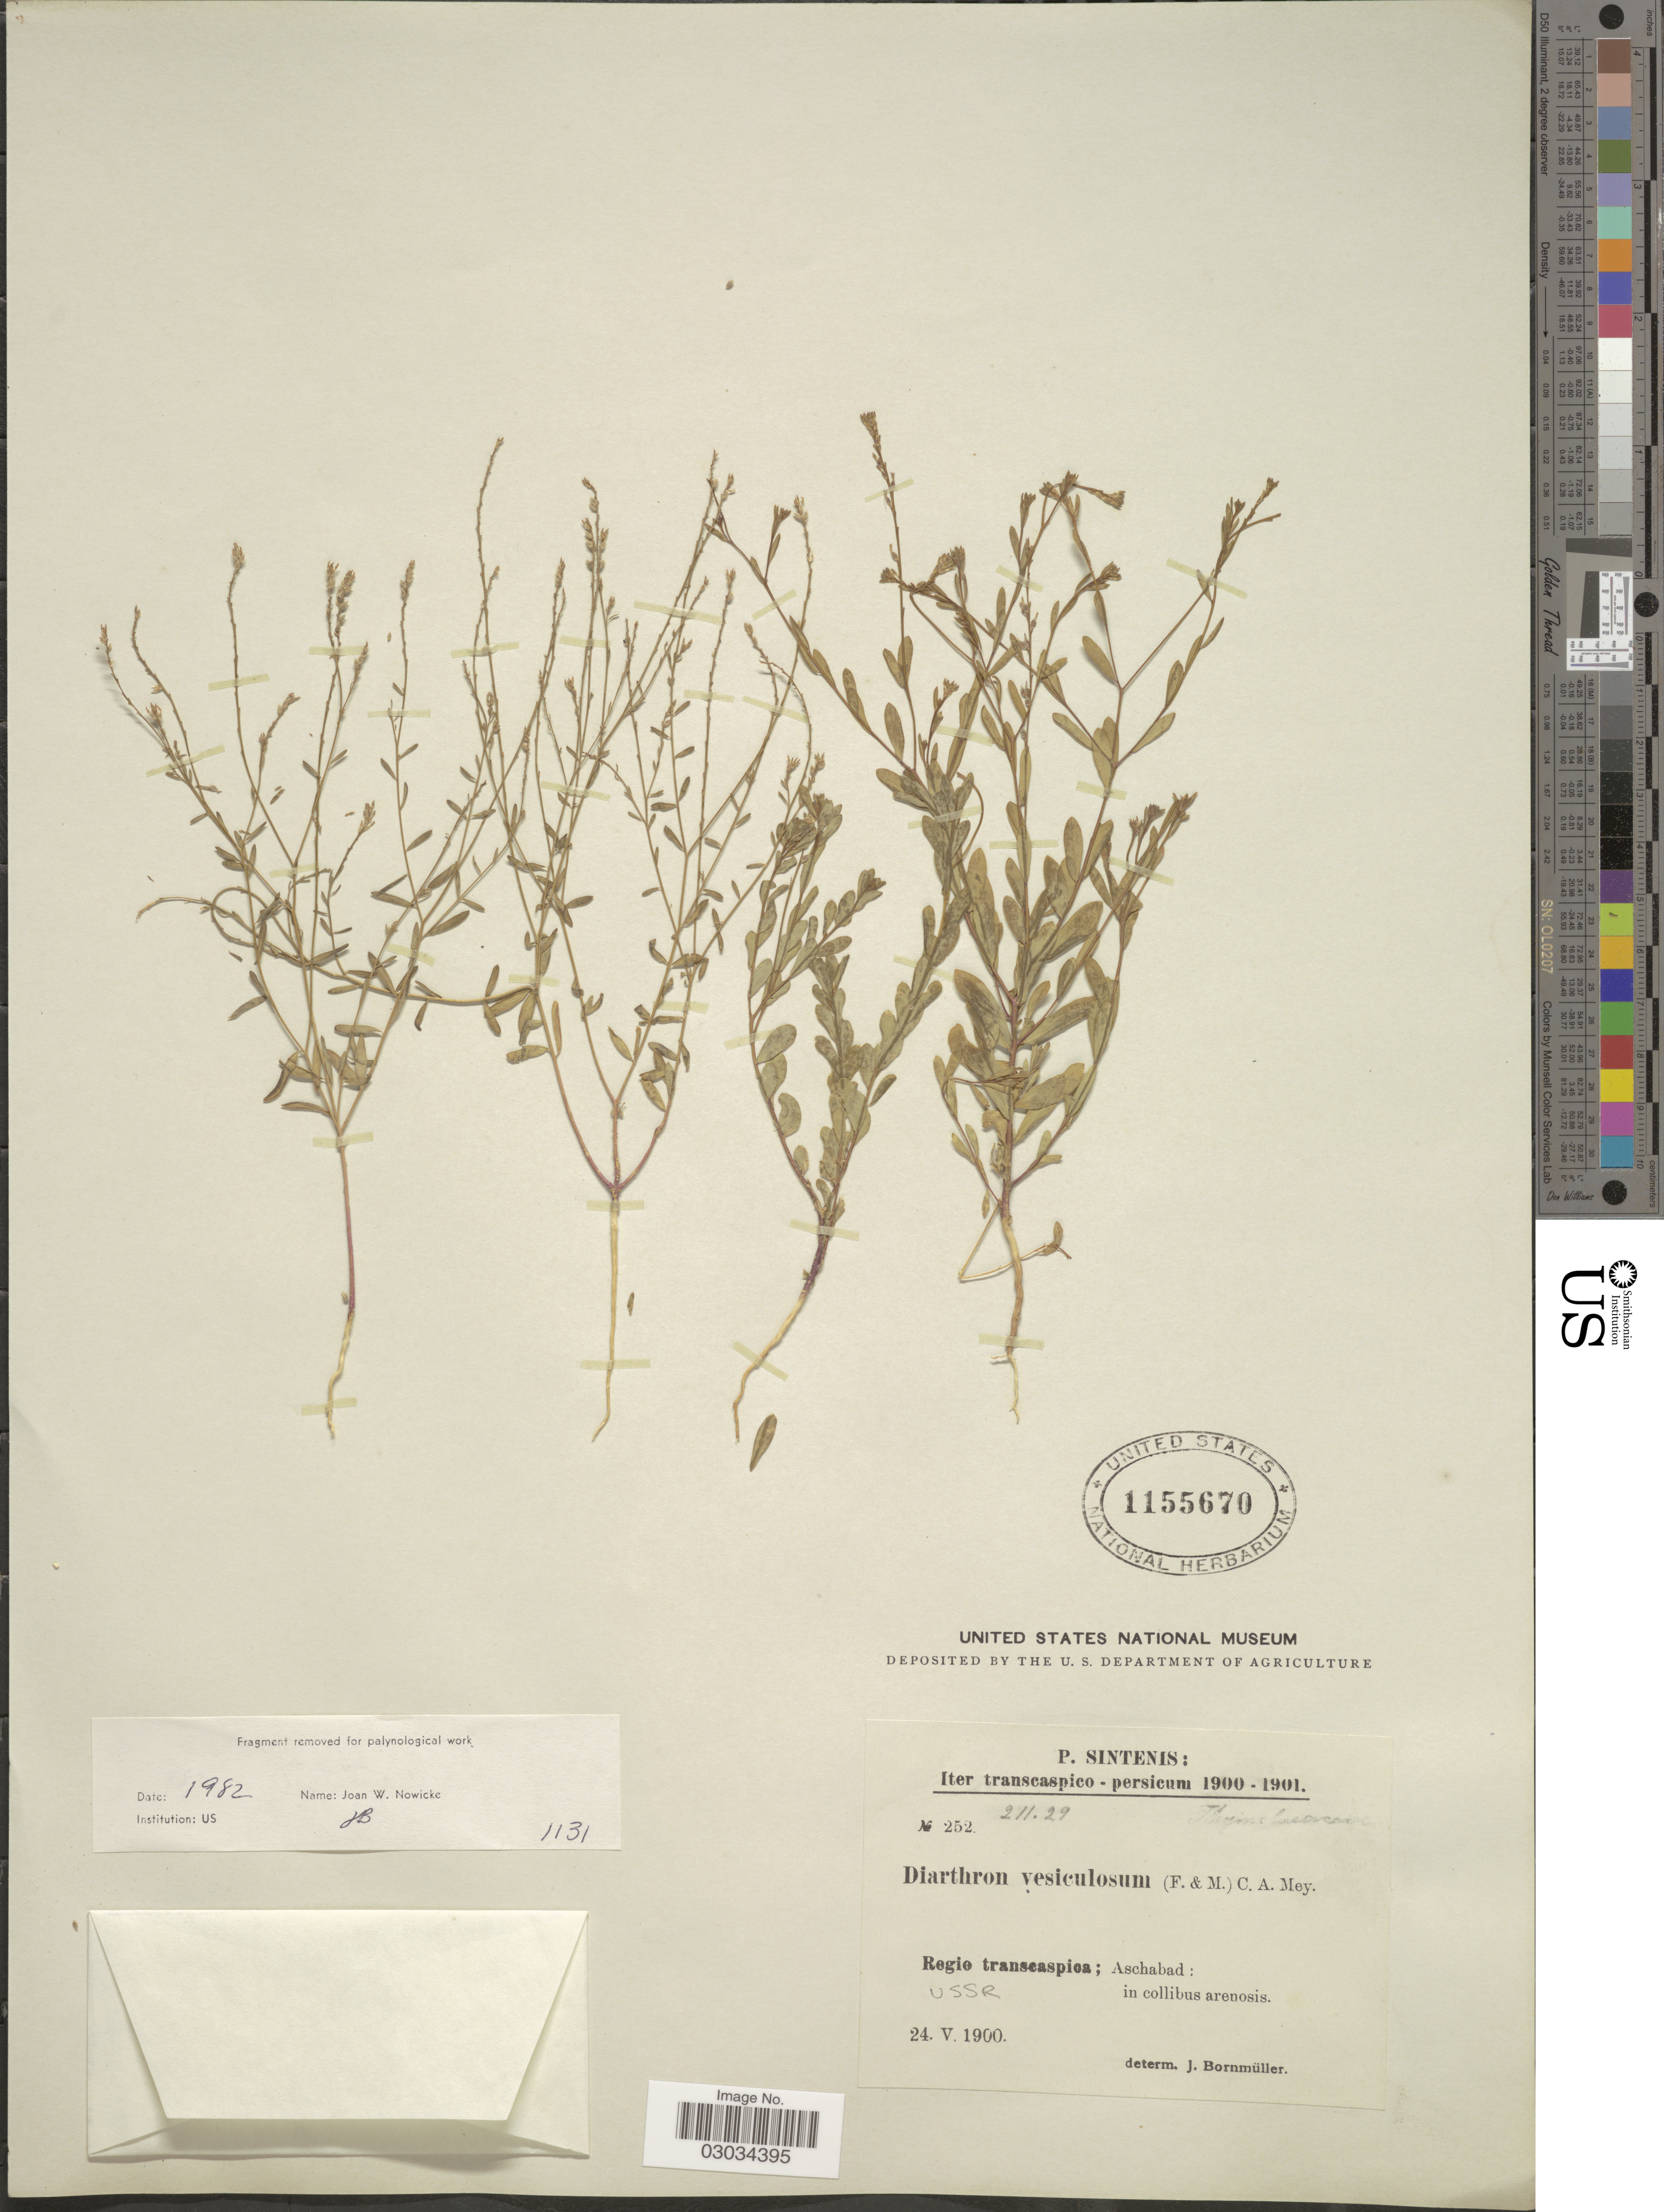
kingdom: Plantae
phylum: Tracheophyta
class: Magnoliopsida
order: Malvales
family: Thymelaeaceae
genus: Diarthron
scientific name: Diarthron vesiculosum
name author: (Fisch. & C.A. Mey. ex Kar. & Kir.) C.A. Mey.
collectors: P. Sintenis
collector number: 252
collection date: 1900-05-24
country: Turkmenistan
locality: Regio transcaspica; Aschabad: in collibus arenosis.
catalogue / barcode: US 1155670